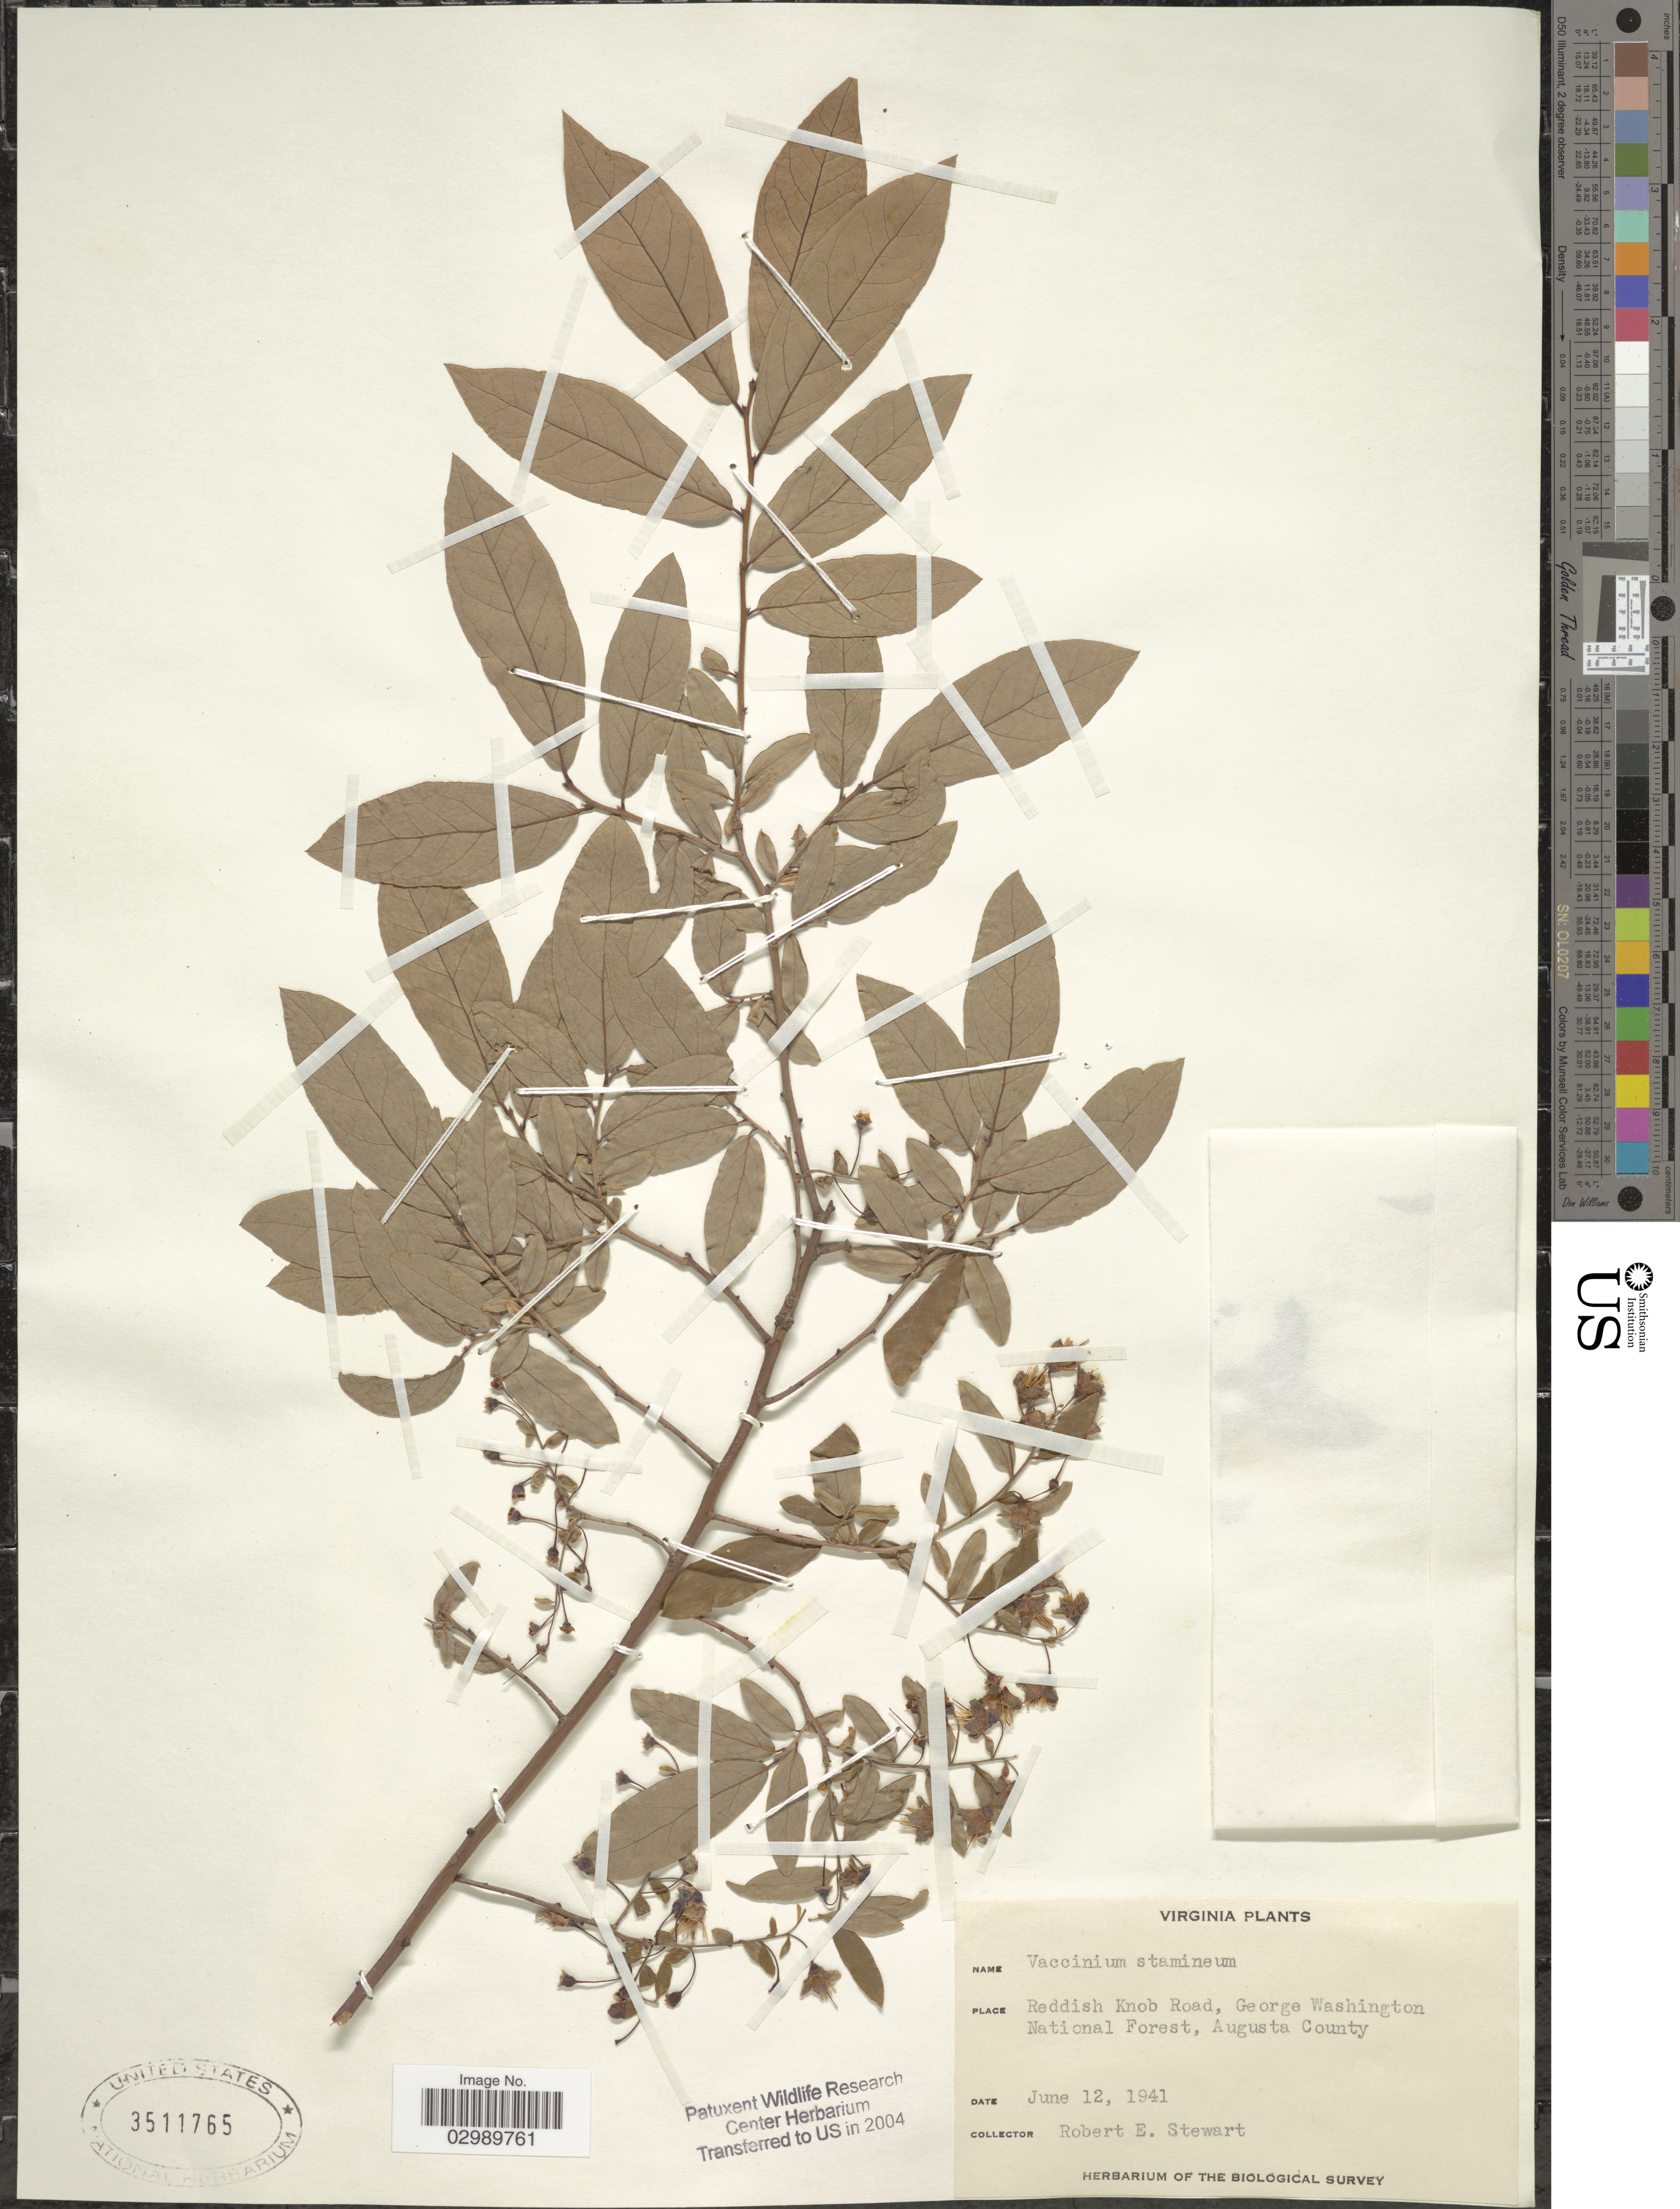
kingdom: Plantae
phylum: Tracheophyta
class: Magnoliopsida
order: Ericales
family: Ericaceae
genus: Vaccinium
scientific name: Vaccinium stamineum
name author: L.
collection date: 1941-06-12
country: United States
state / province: Virginia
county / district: Augusta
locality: Reddish Knob Road, George Washington National Forest, Augusta County.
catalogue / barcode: US 3511765